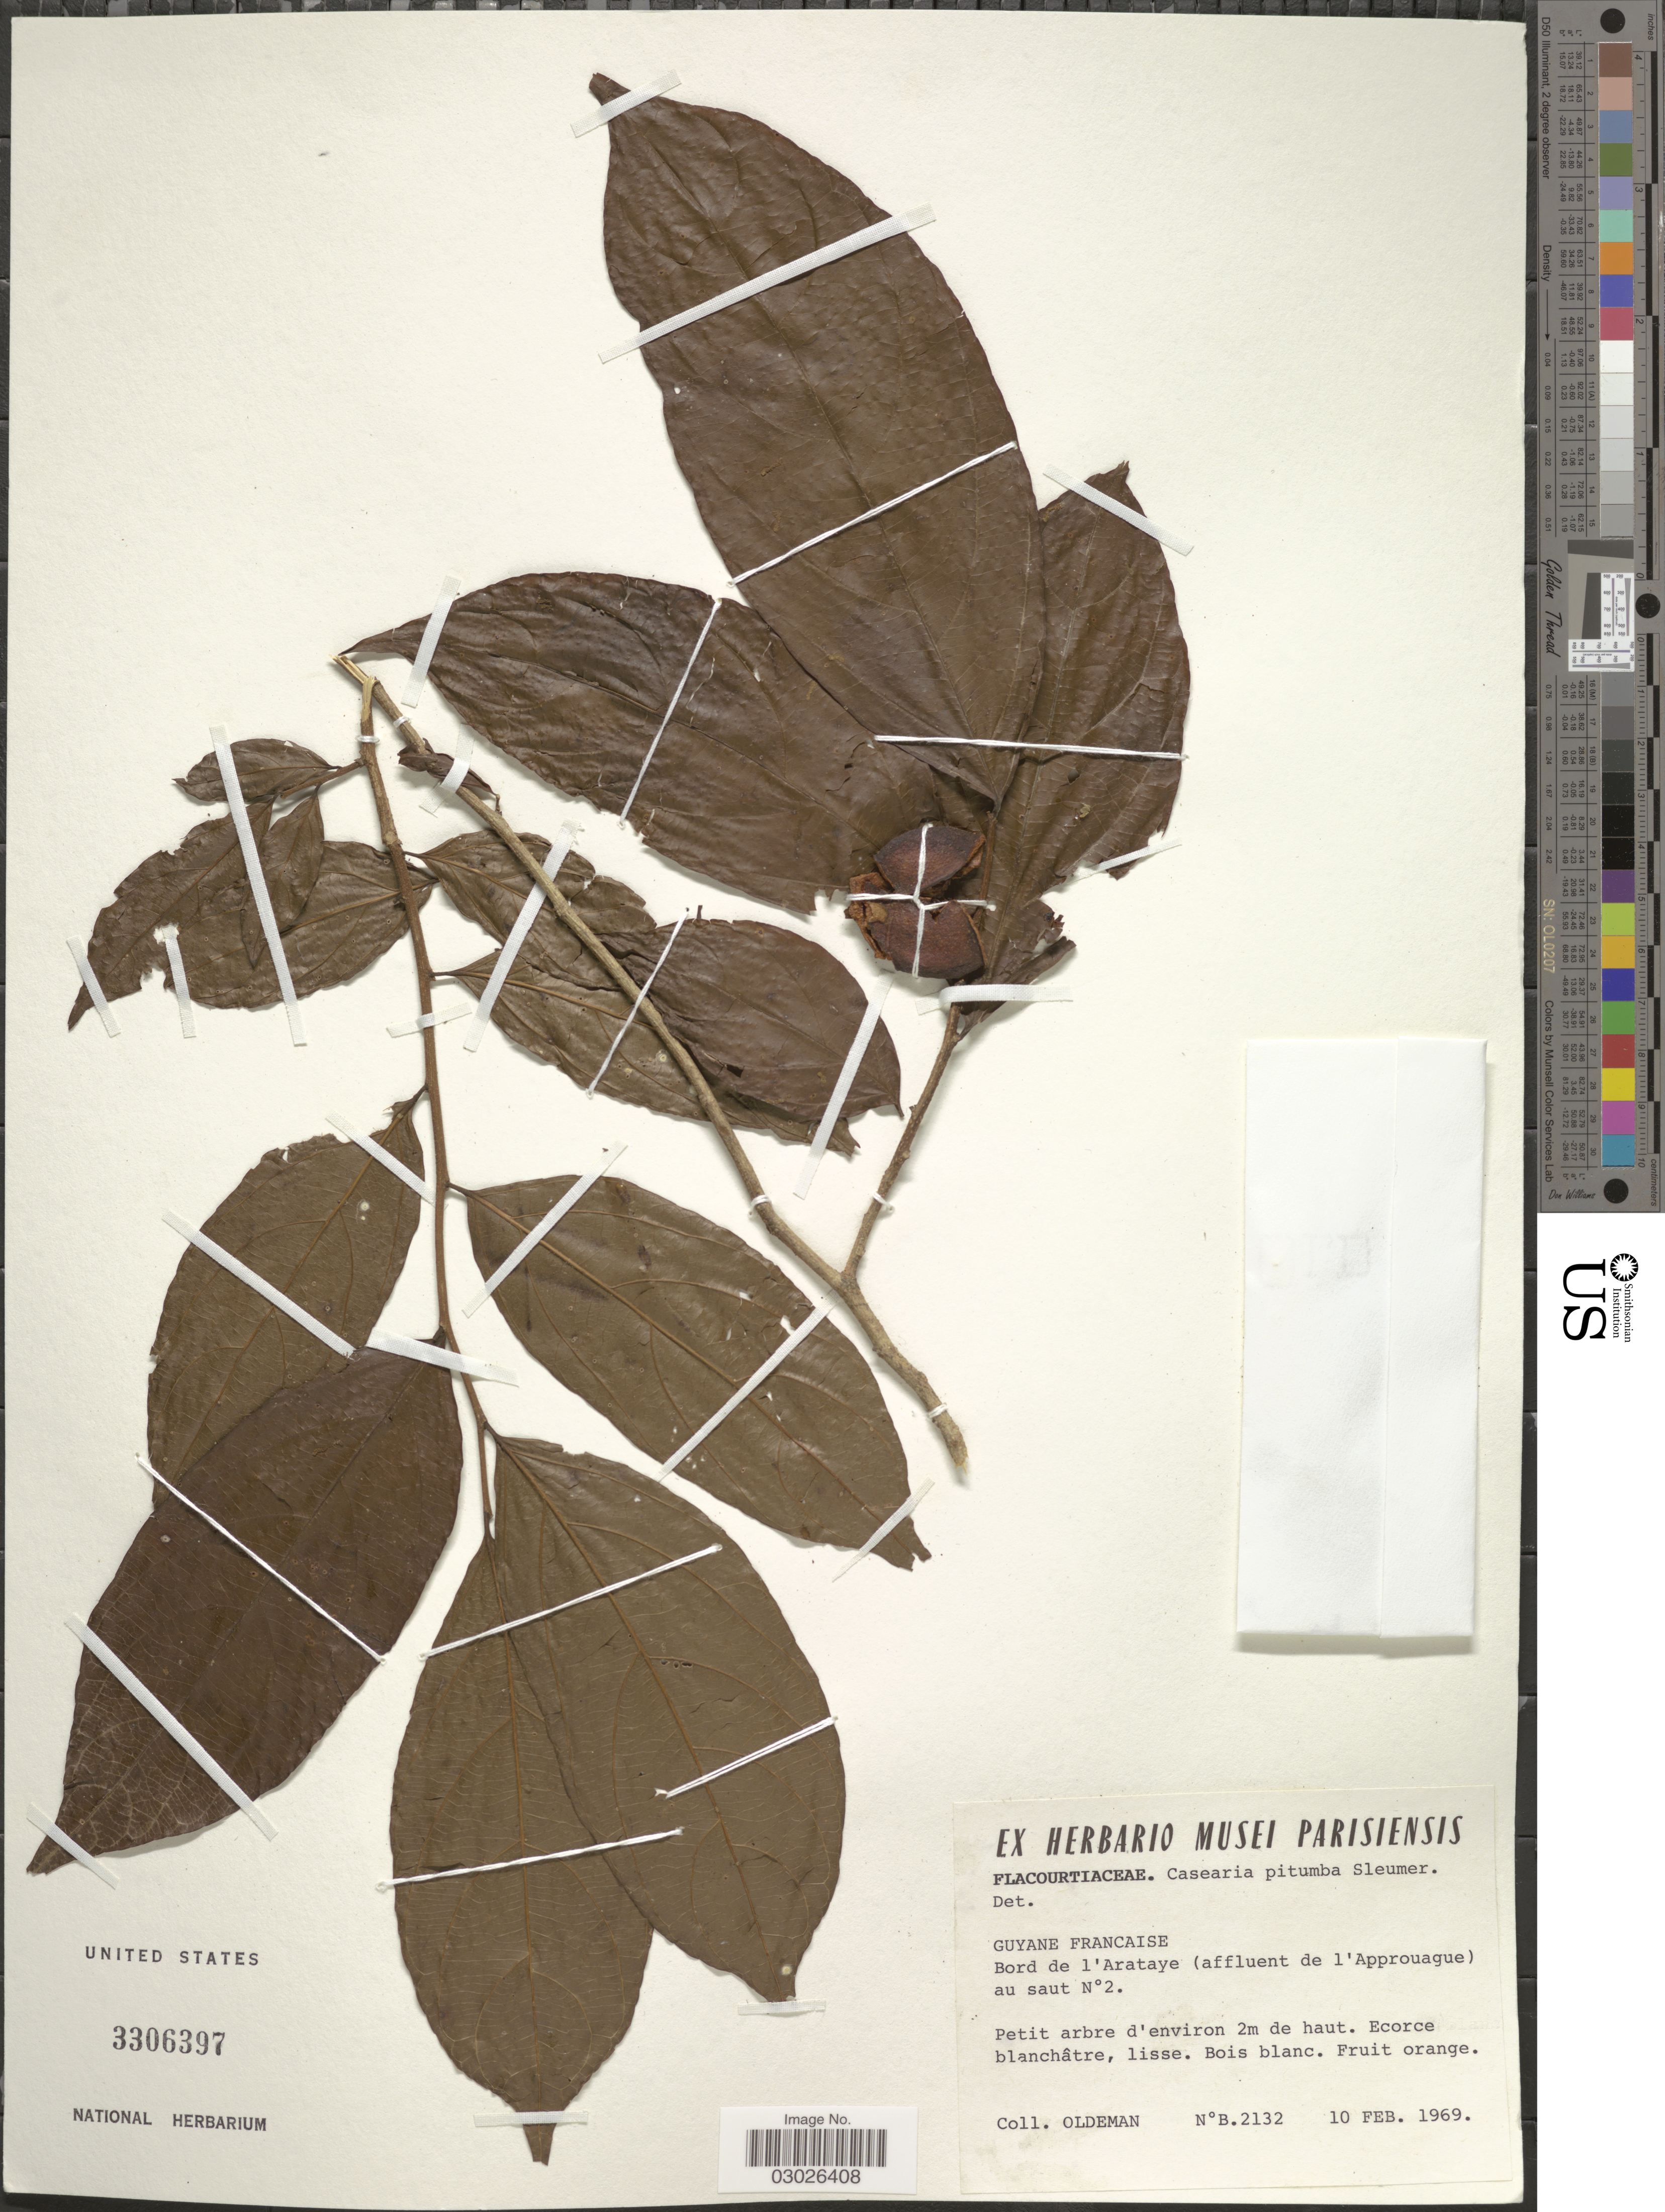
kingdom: Plantae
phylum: Tracheophyta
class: Magnoliopsida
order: Malpighiales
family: Salicaceae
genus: Casearia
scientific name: Casearia pitumba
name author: Sleumer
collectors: -- Oldeman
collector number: B2132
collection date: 1969-02-10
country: French Guiana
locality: Bord de l'Arataya (affluent de l'Approuague) au saut N° 2.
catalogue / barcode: US 3306397